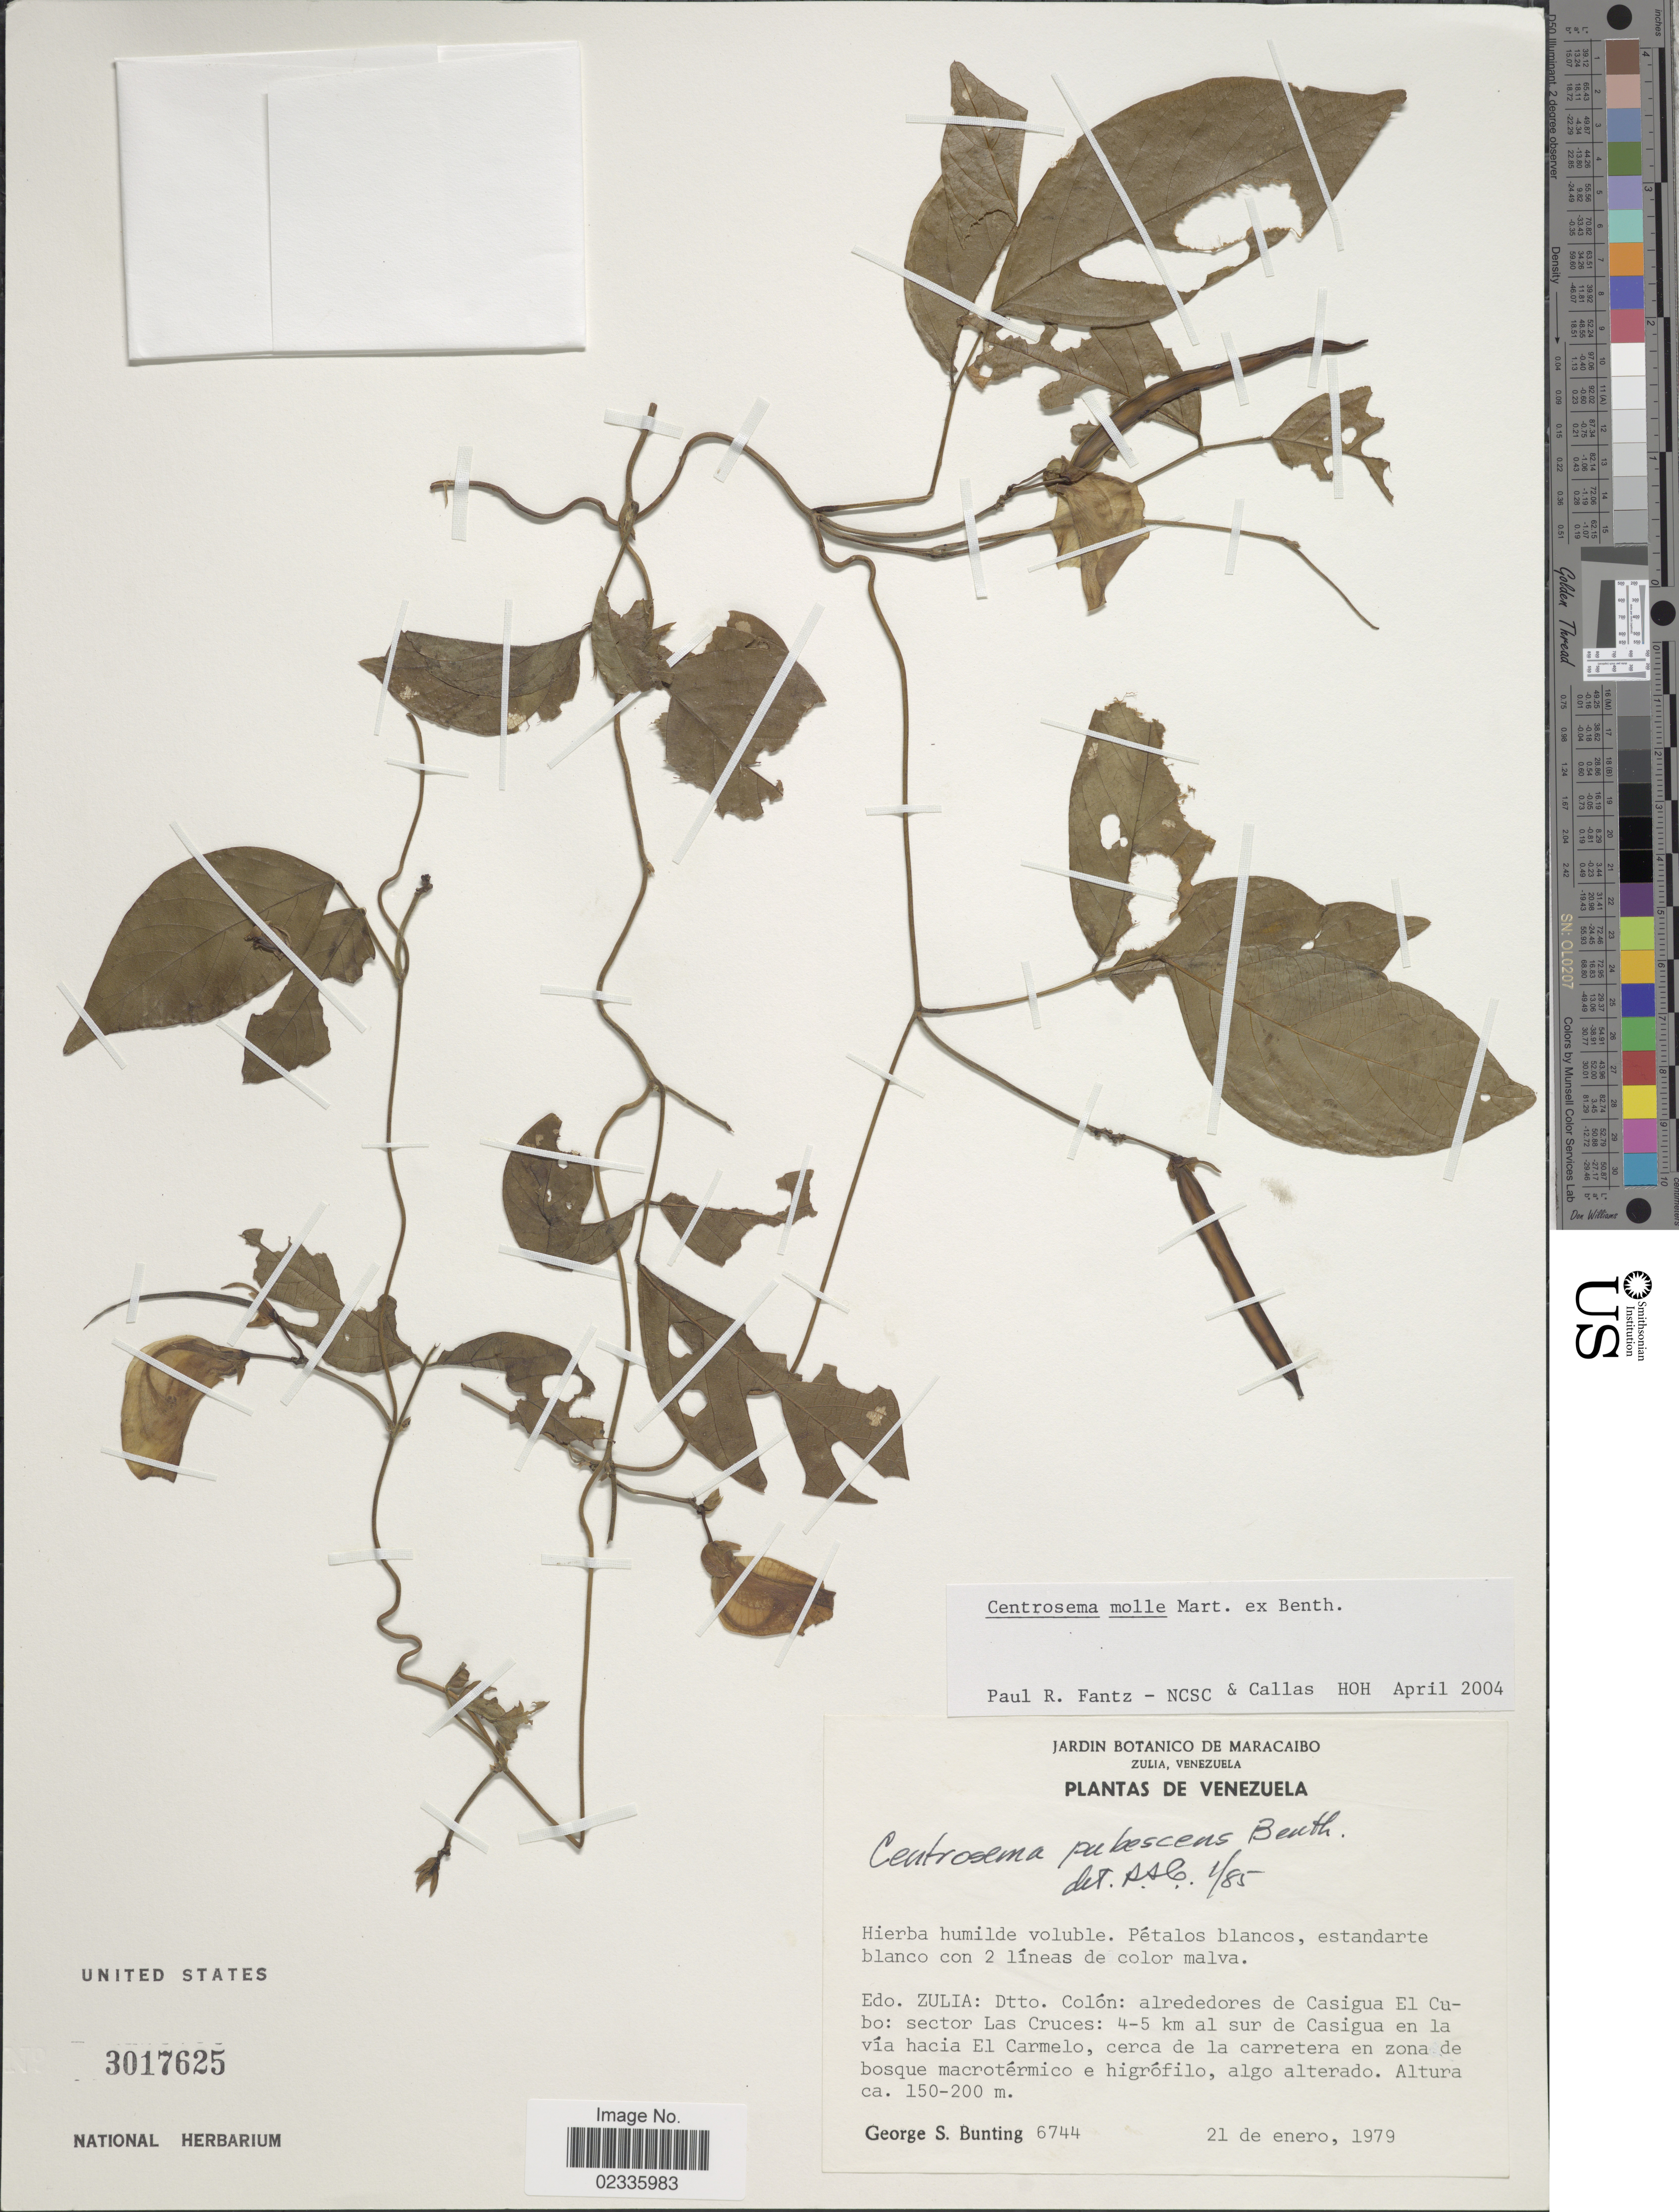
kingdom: Plantae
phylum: Tracheophyta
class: Magnoliopsida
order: Fabales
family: Fabaceae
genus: Centrosema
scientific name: Centrosema molle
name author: Mart. ex Benth.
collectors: G. S. Bunting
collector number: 6744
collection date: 1979-01-21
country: Venezuela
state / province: Zulia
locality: Dtto. Colón: alrededores de Casigua El Cubo: sector Las Cruces: 4-5 km al sur de Casigua en la vía hacia El Carmelo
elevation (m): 150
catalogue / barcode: US 3017625